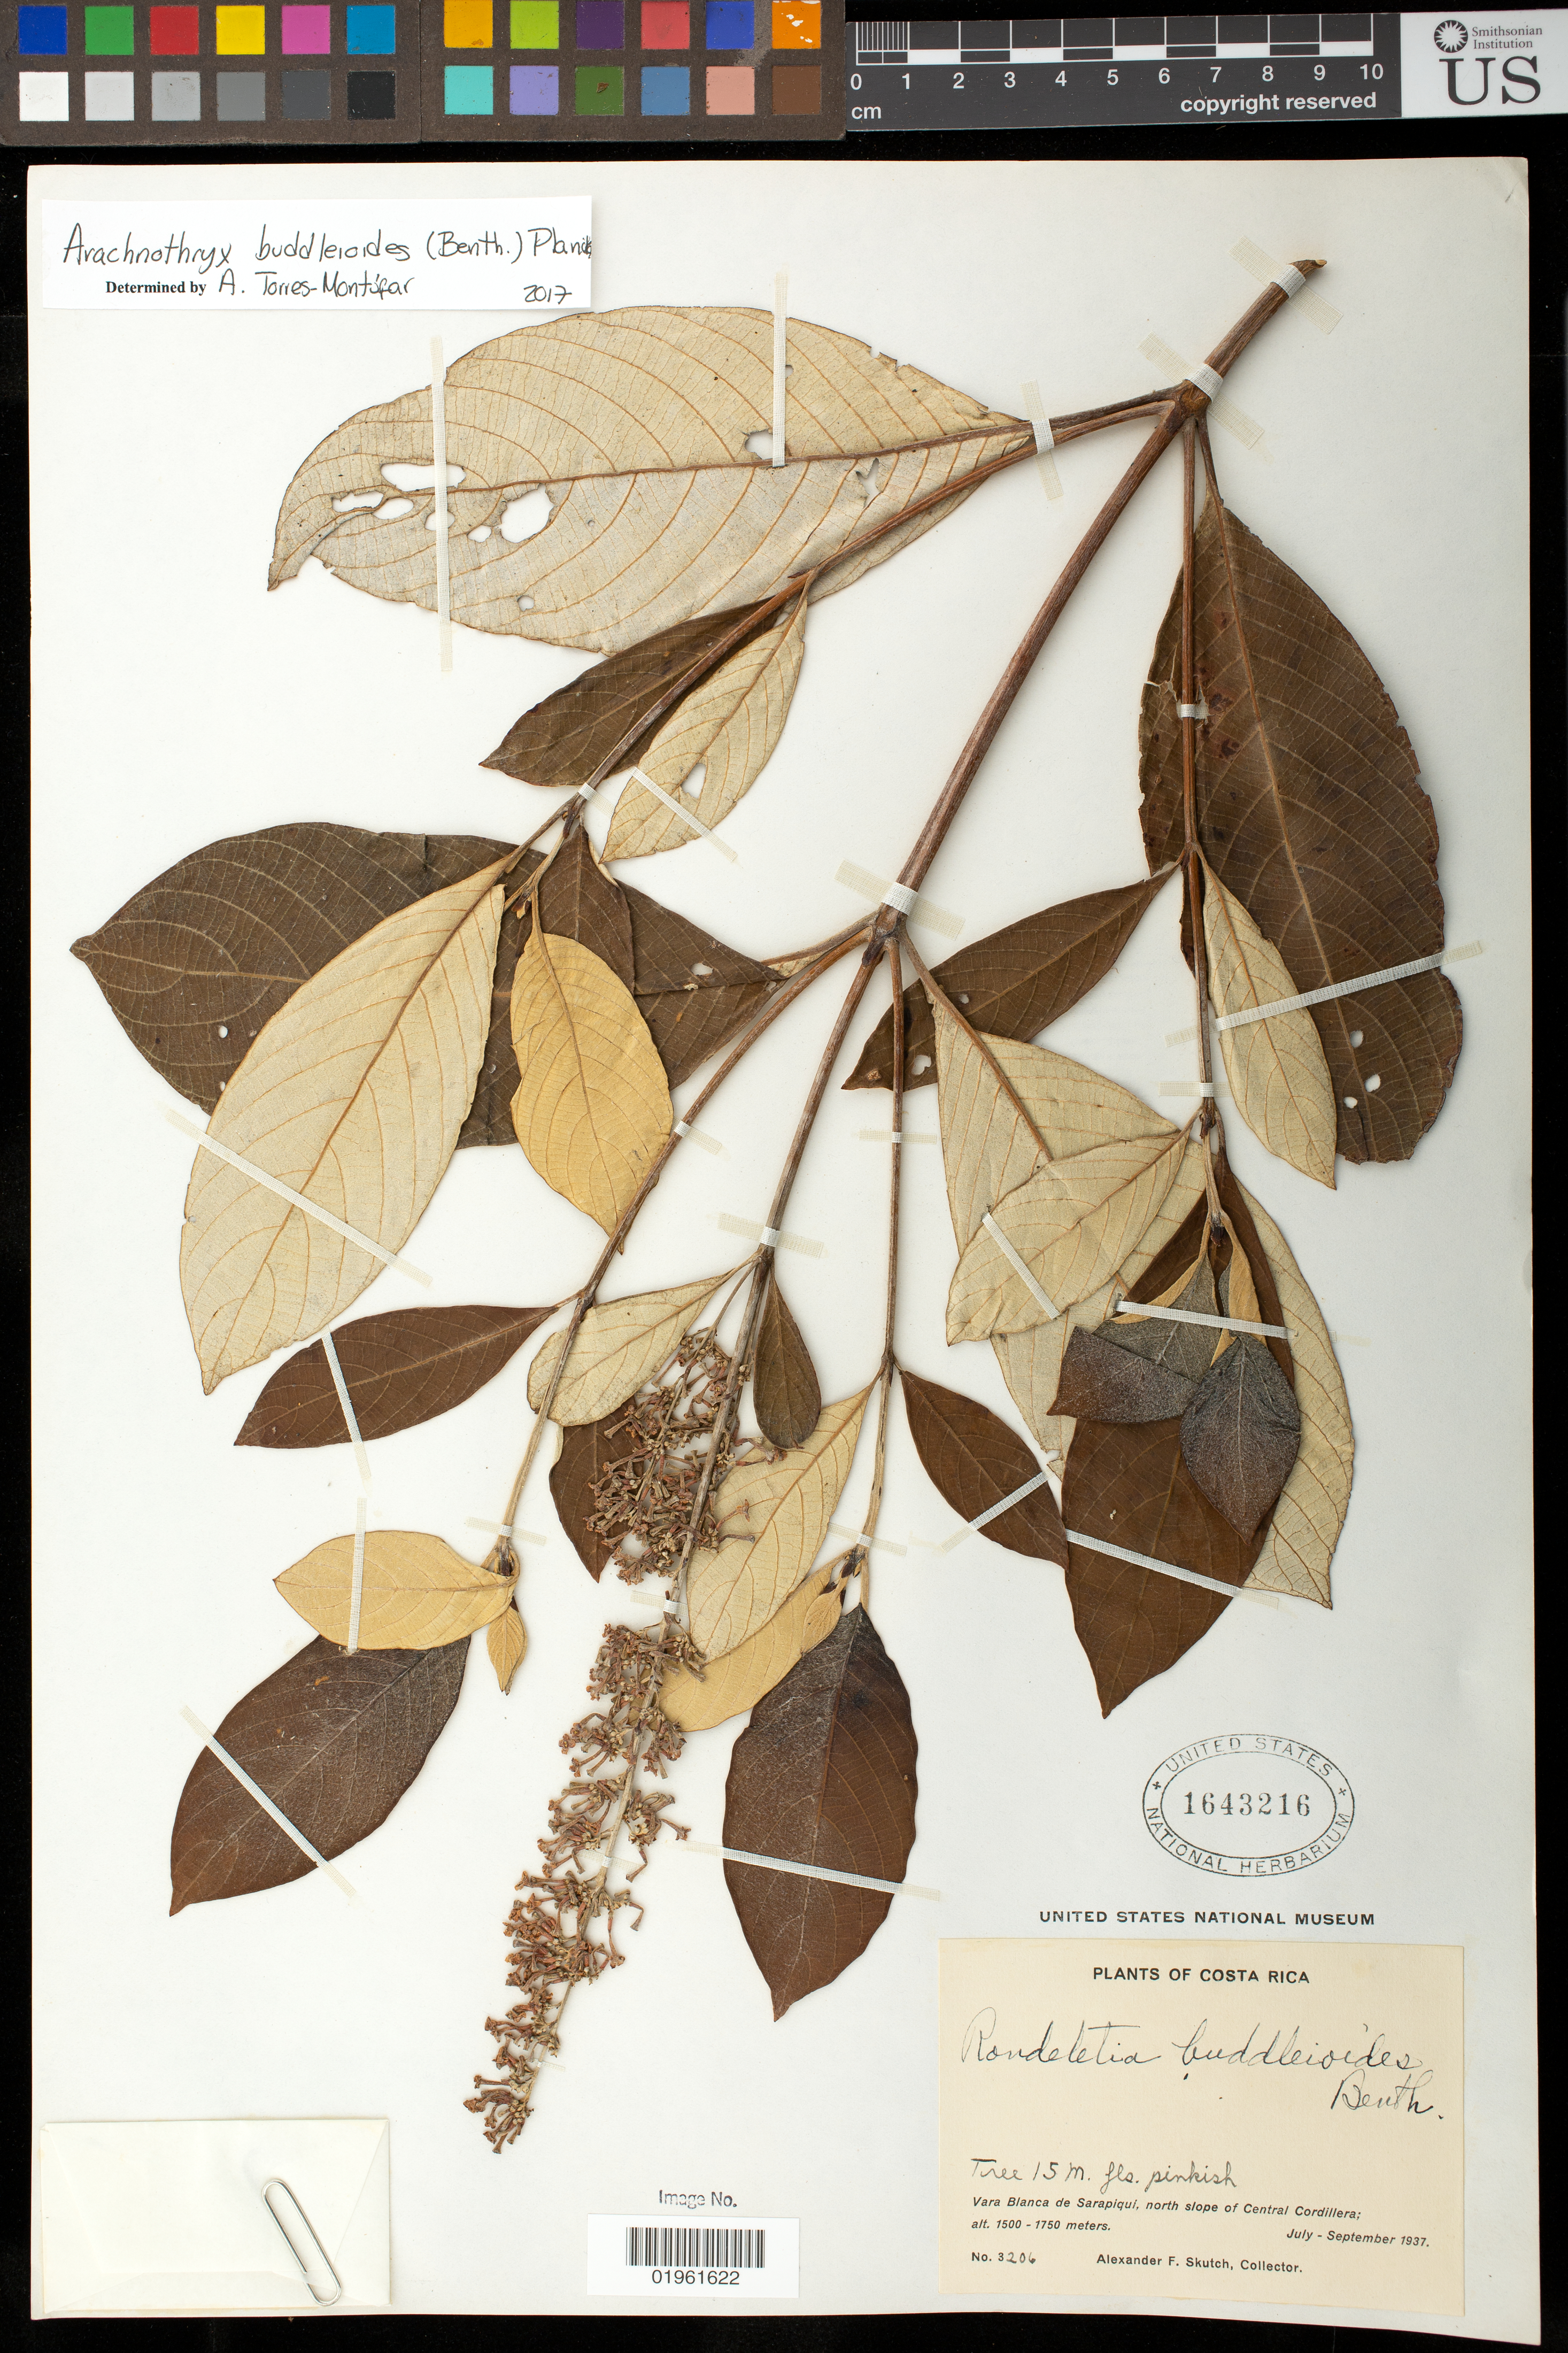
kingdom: Plantae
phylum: Tracheophyta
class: Magnoliopsida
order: Gentianales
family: Rubiaceae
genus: Arachnothryx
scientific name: Arachnothryx buddleioides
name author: (Benth.) Planch.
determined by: Montúfar, Alejandro Torres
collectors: A. F. Skutch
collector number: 3206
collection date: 1937-07/1937-09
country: Costa Rica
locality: Costa Rica. vara Blanca de Sarapiqui, north slope of Central Cordillera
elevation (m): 1500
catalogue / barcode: US 1643216